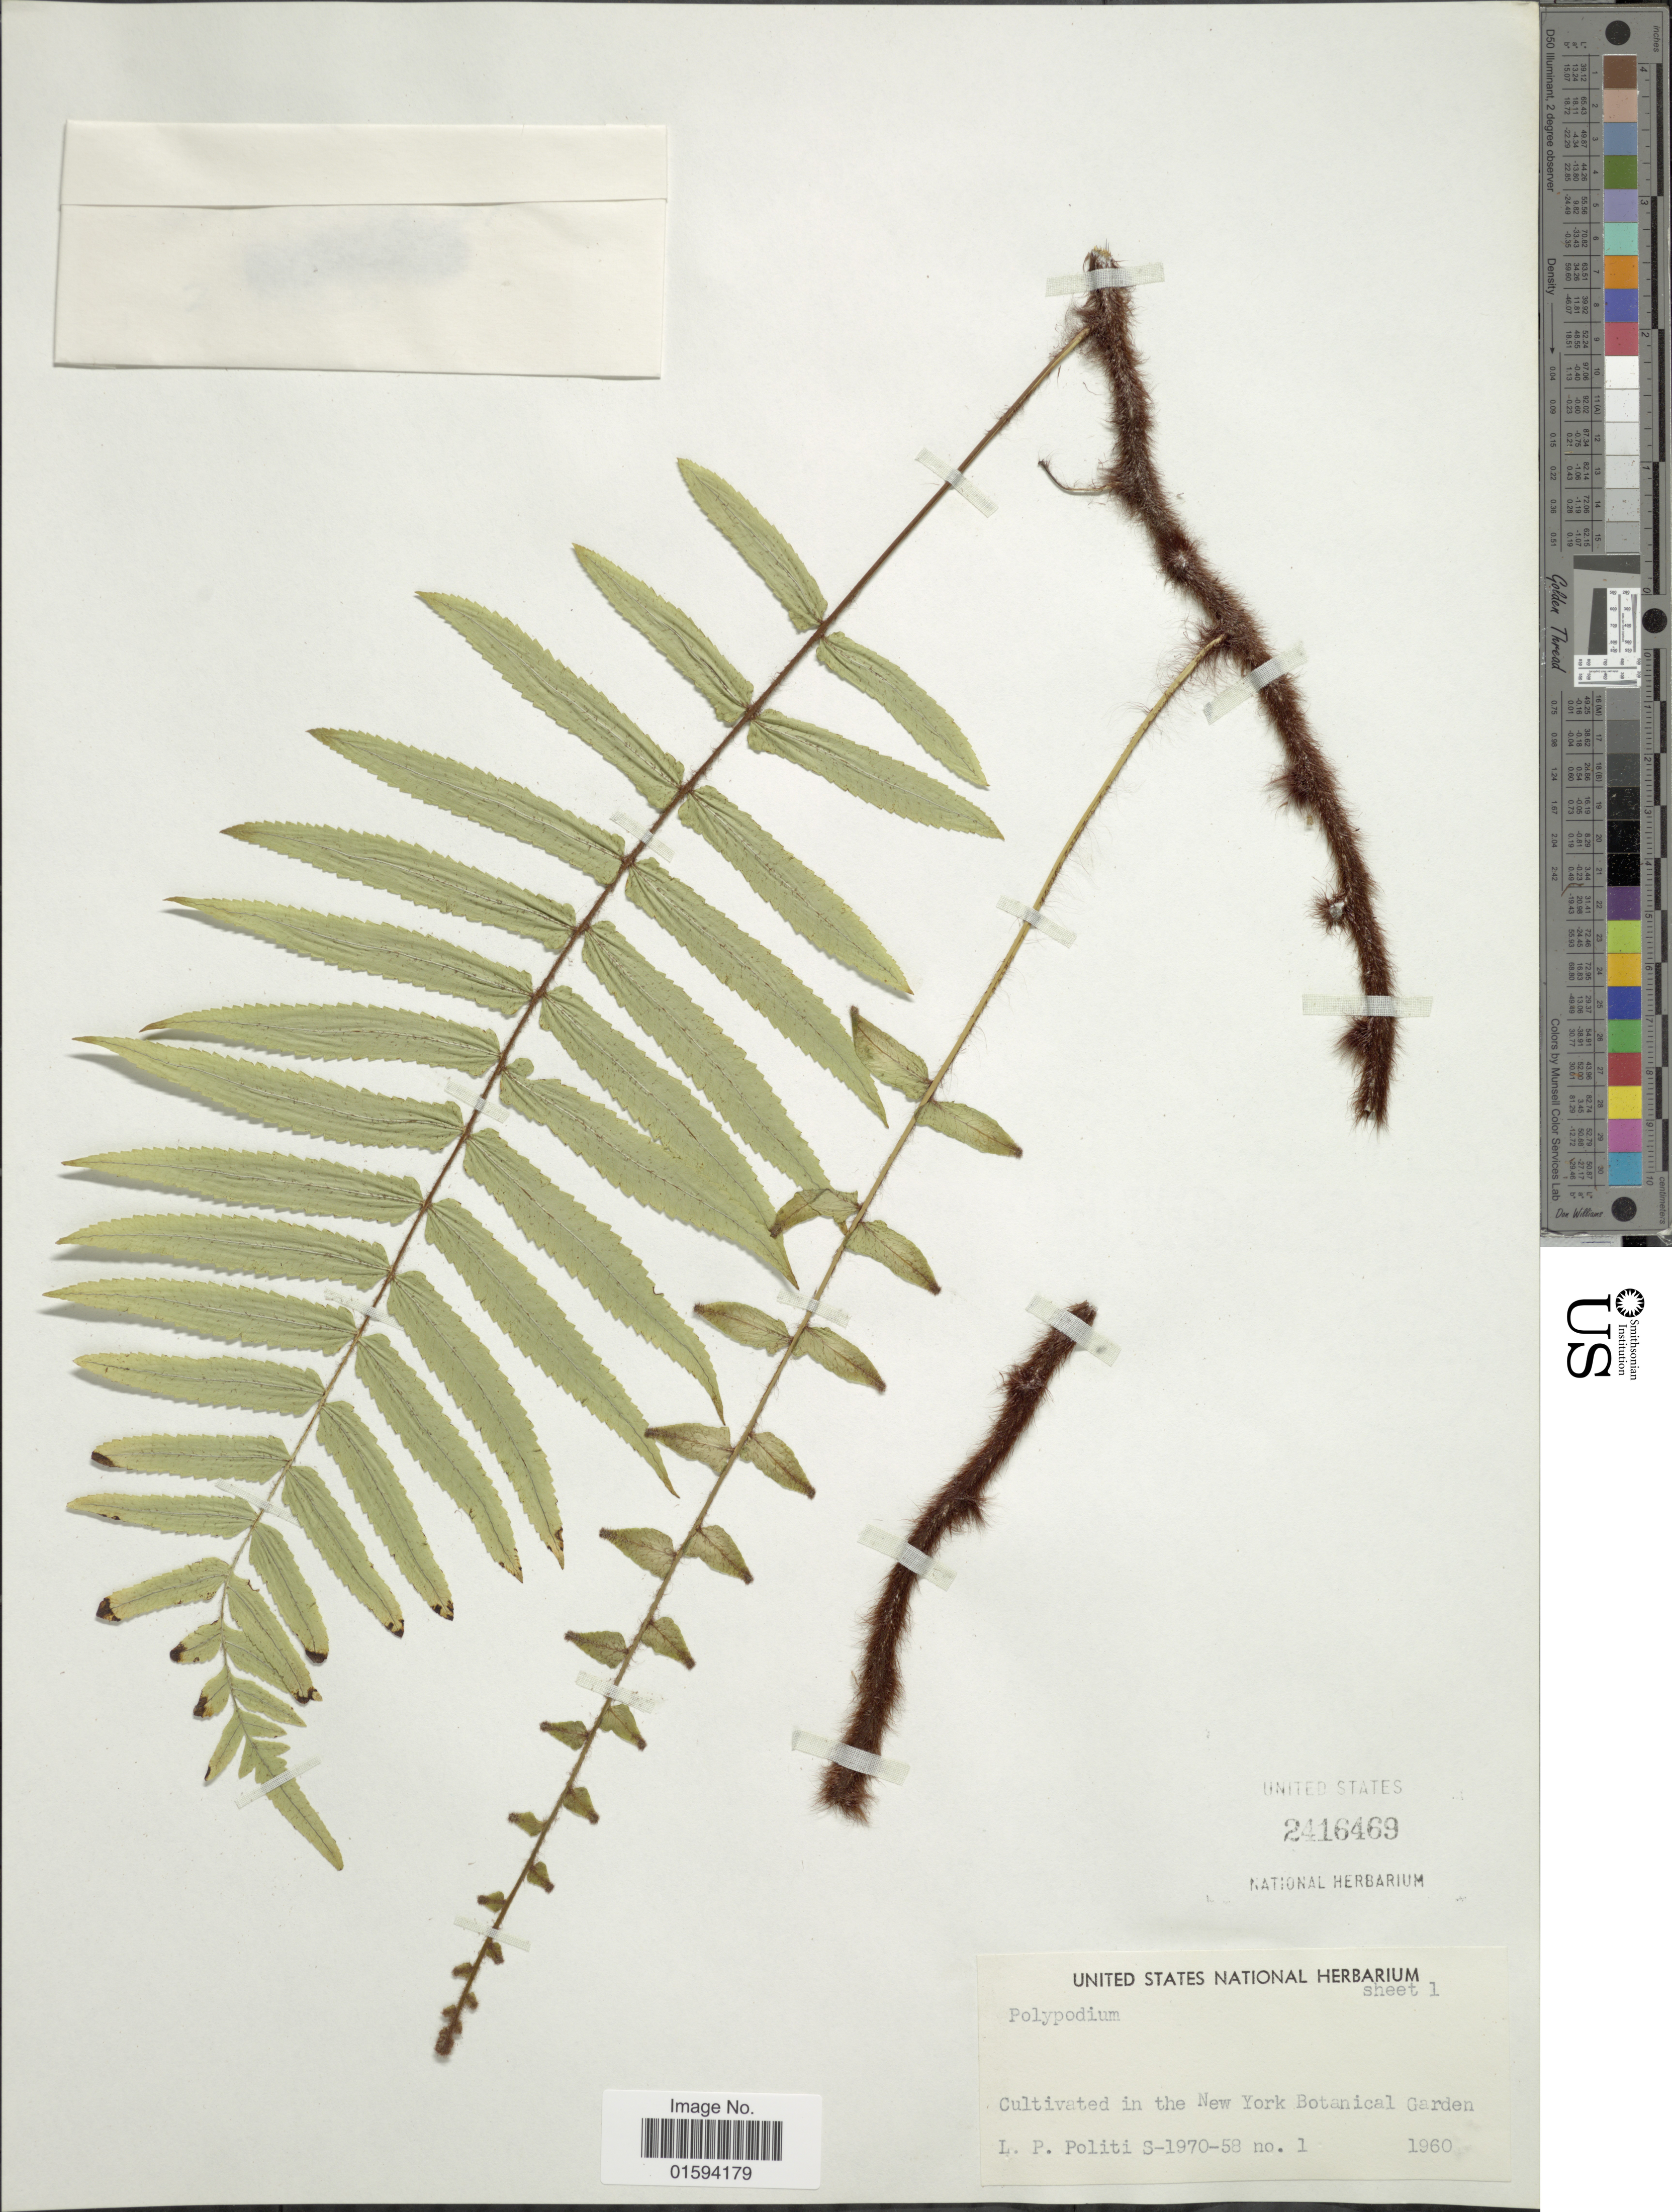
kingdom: Plantae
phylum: Tracheophyta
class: Polypodiopsida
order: Polypodiales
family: Polypodiaceae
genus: Polypodium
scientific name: Polypodium sp.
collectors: L. Politi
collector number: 1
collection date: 1960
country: United States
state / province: New York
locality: In the New York Botanical Garden, S-1970-58 [unsure placement]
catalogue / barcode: US 2416469